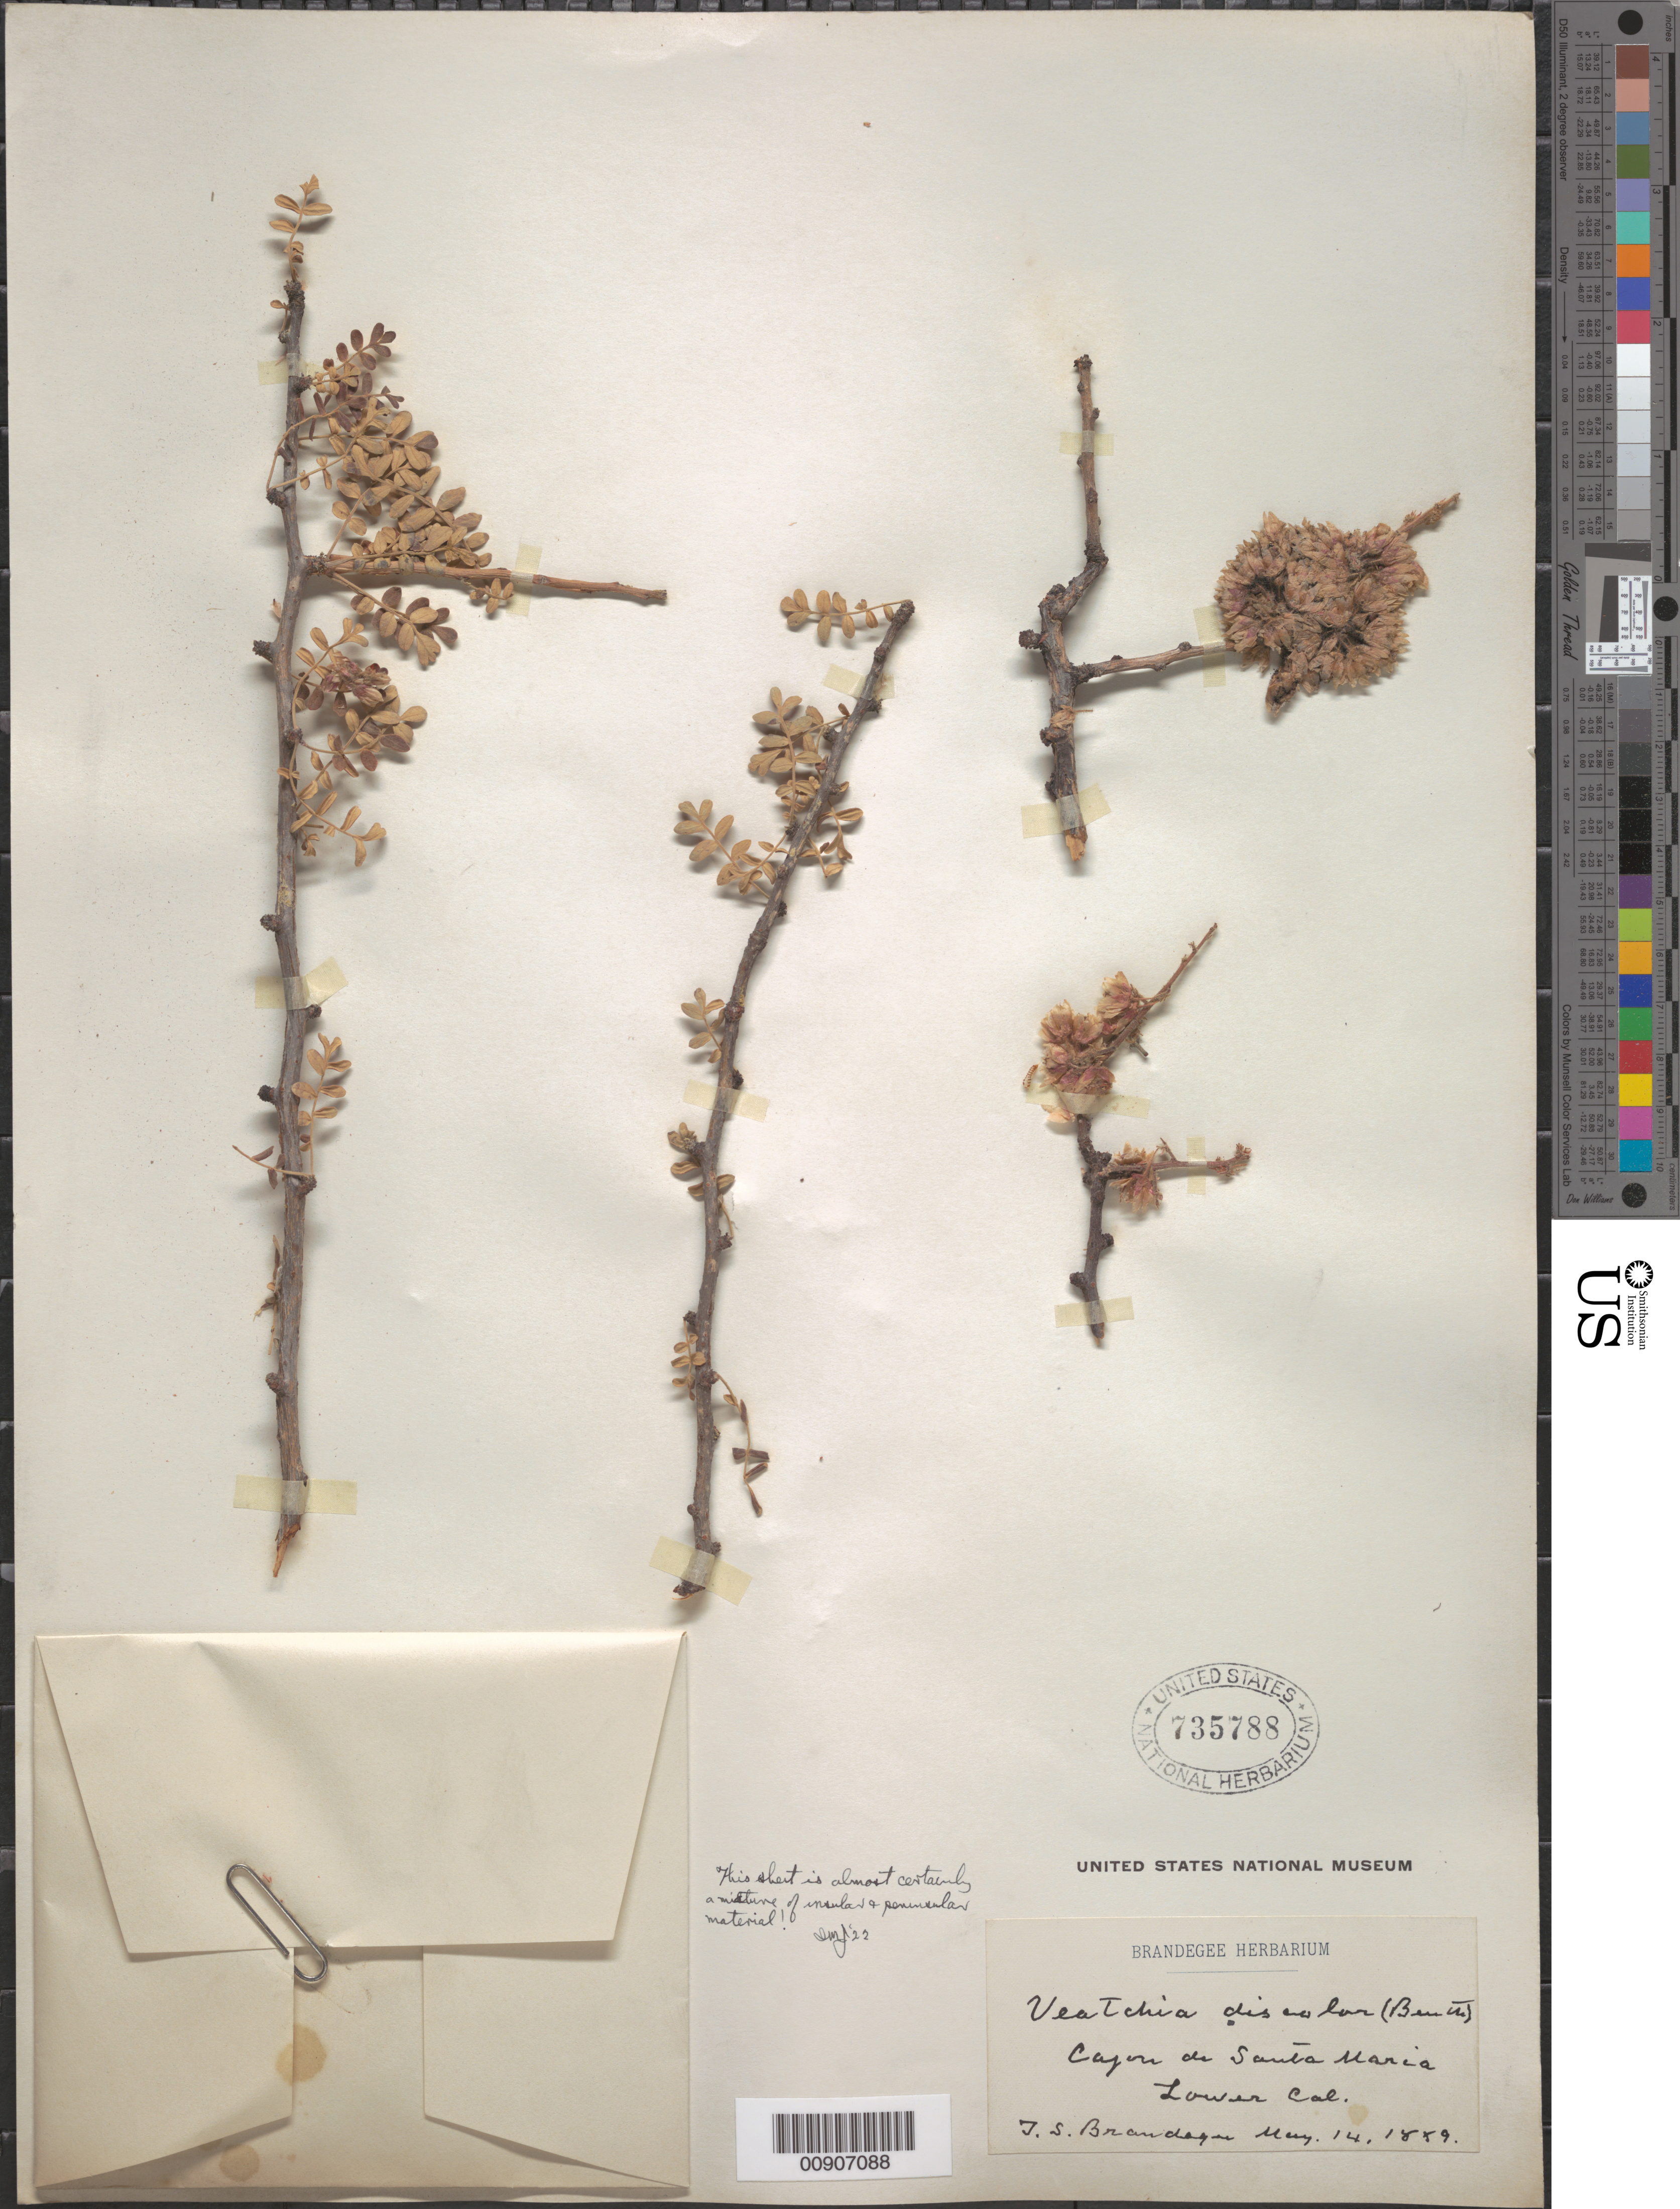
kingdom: Plantae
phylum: Tracheophyta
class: Magnoliopsida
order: Sapindales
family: Anacardiaceae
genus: Pachycormus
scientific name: Pachycormus discolor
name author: (Benth.) Coville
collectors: T. S. Brandegee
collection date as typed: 14 May 1889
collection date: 1889-05-14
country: Mexico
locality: Cajon de Santa Maria, Lower California.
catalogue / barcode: US 735788